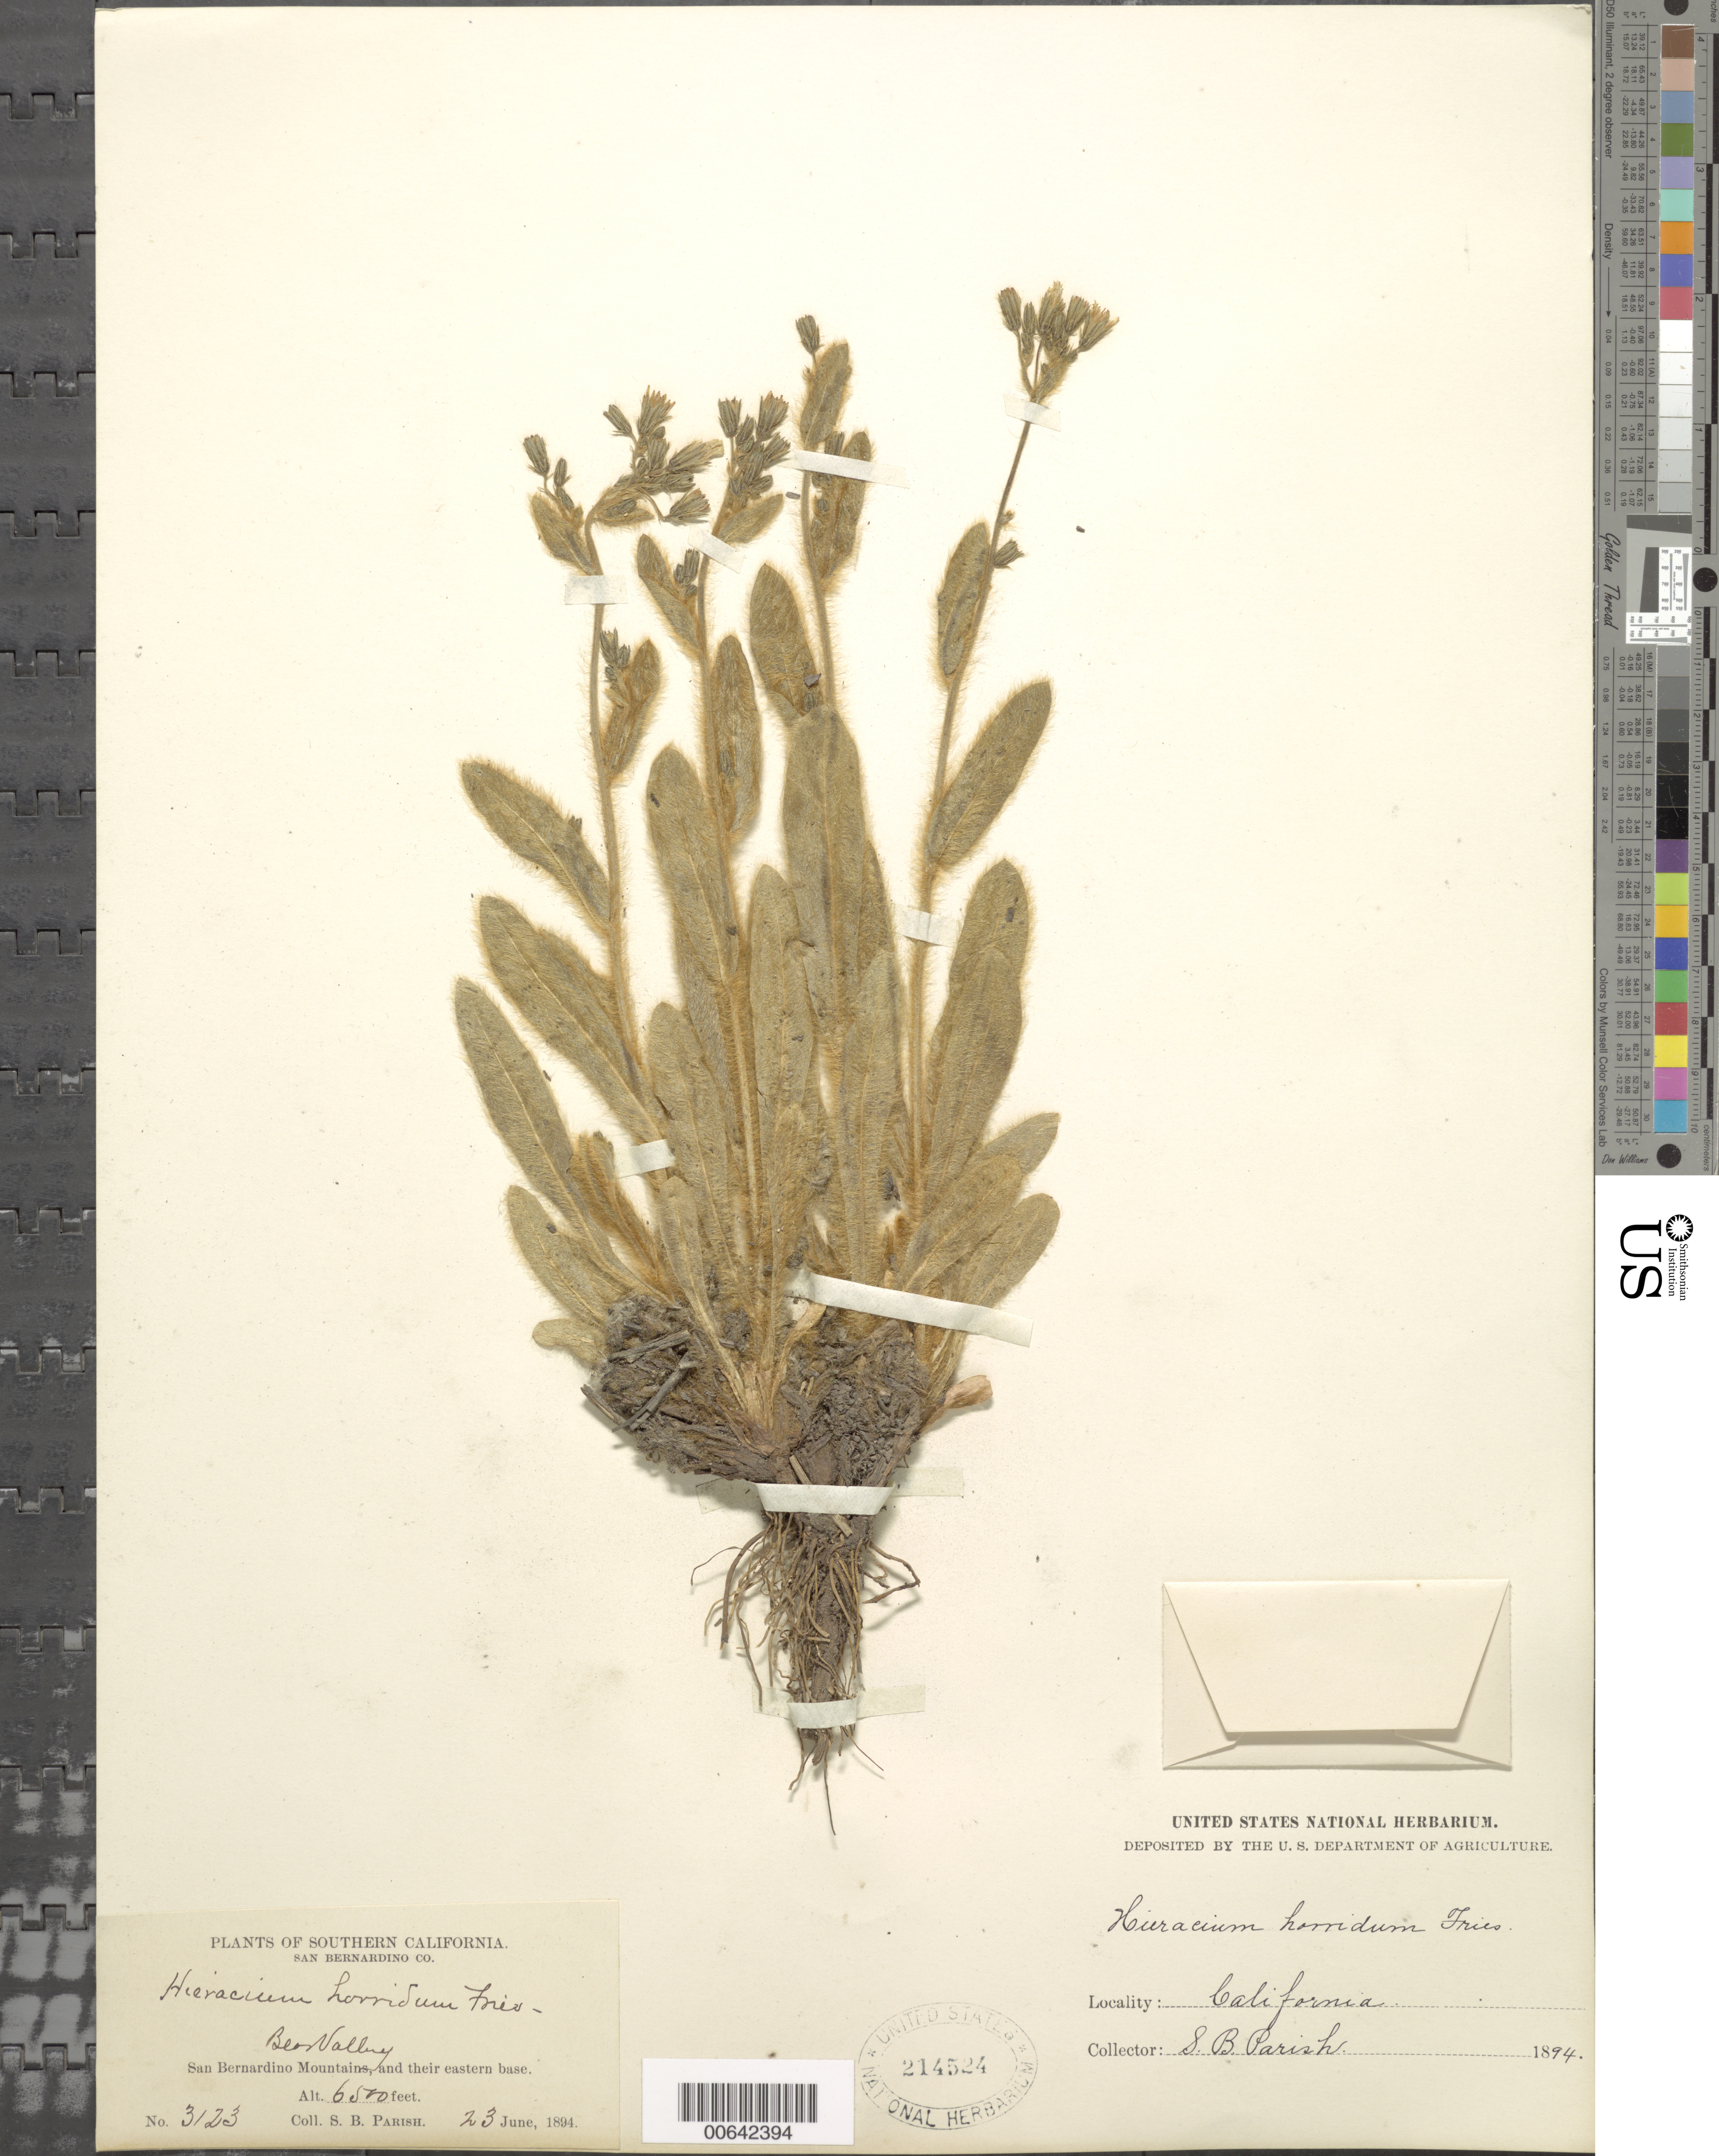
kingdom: Plantae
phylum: Tracheophyta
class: Magnoliopsida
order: Asterales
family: Asteraceae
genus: Hieracium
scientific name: Hieracium horridum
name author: Fr.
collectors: S. B. Parish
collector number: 3121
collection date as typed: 23 Jun 1894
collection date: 1894-06-23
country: United States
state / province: California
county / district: San Bernardino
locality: Bear Valley, San Bernardino Mts., and their eastern base.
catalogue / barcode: US 214524